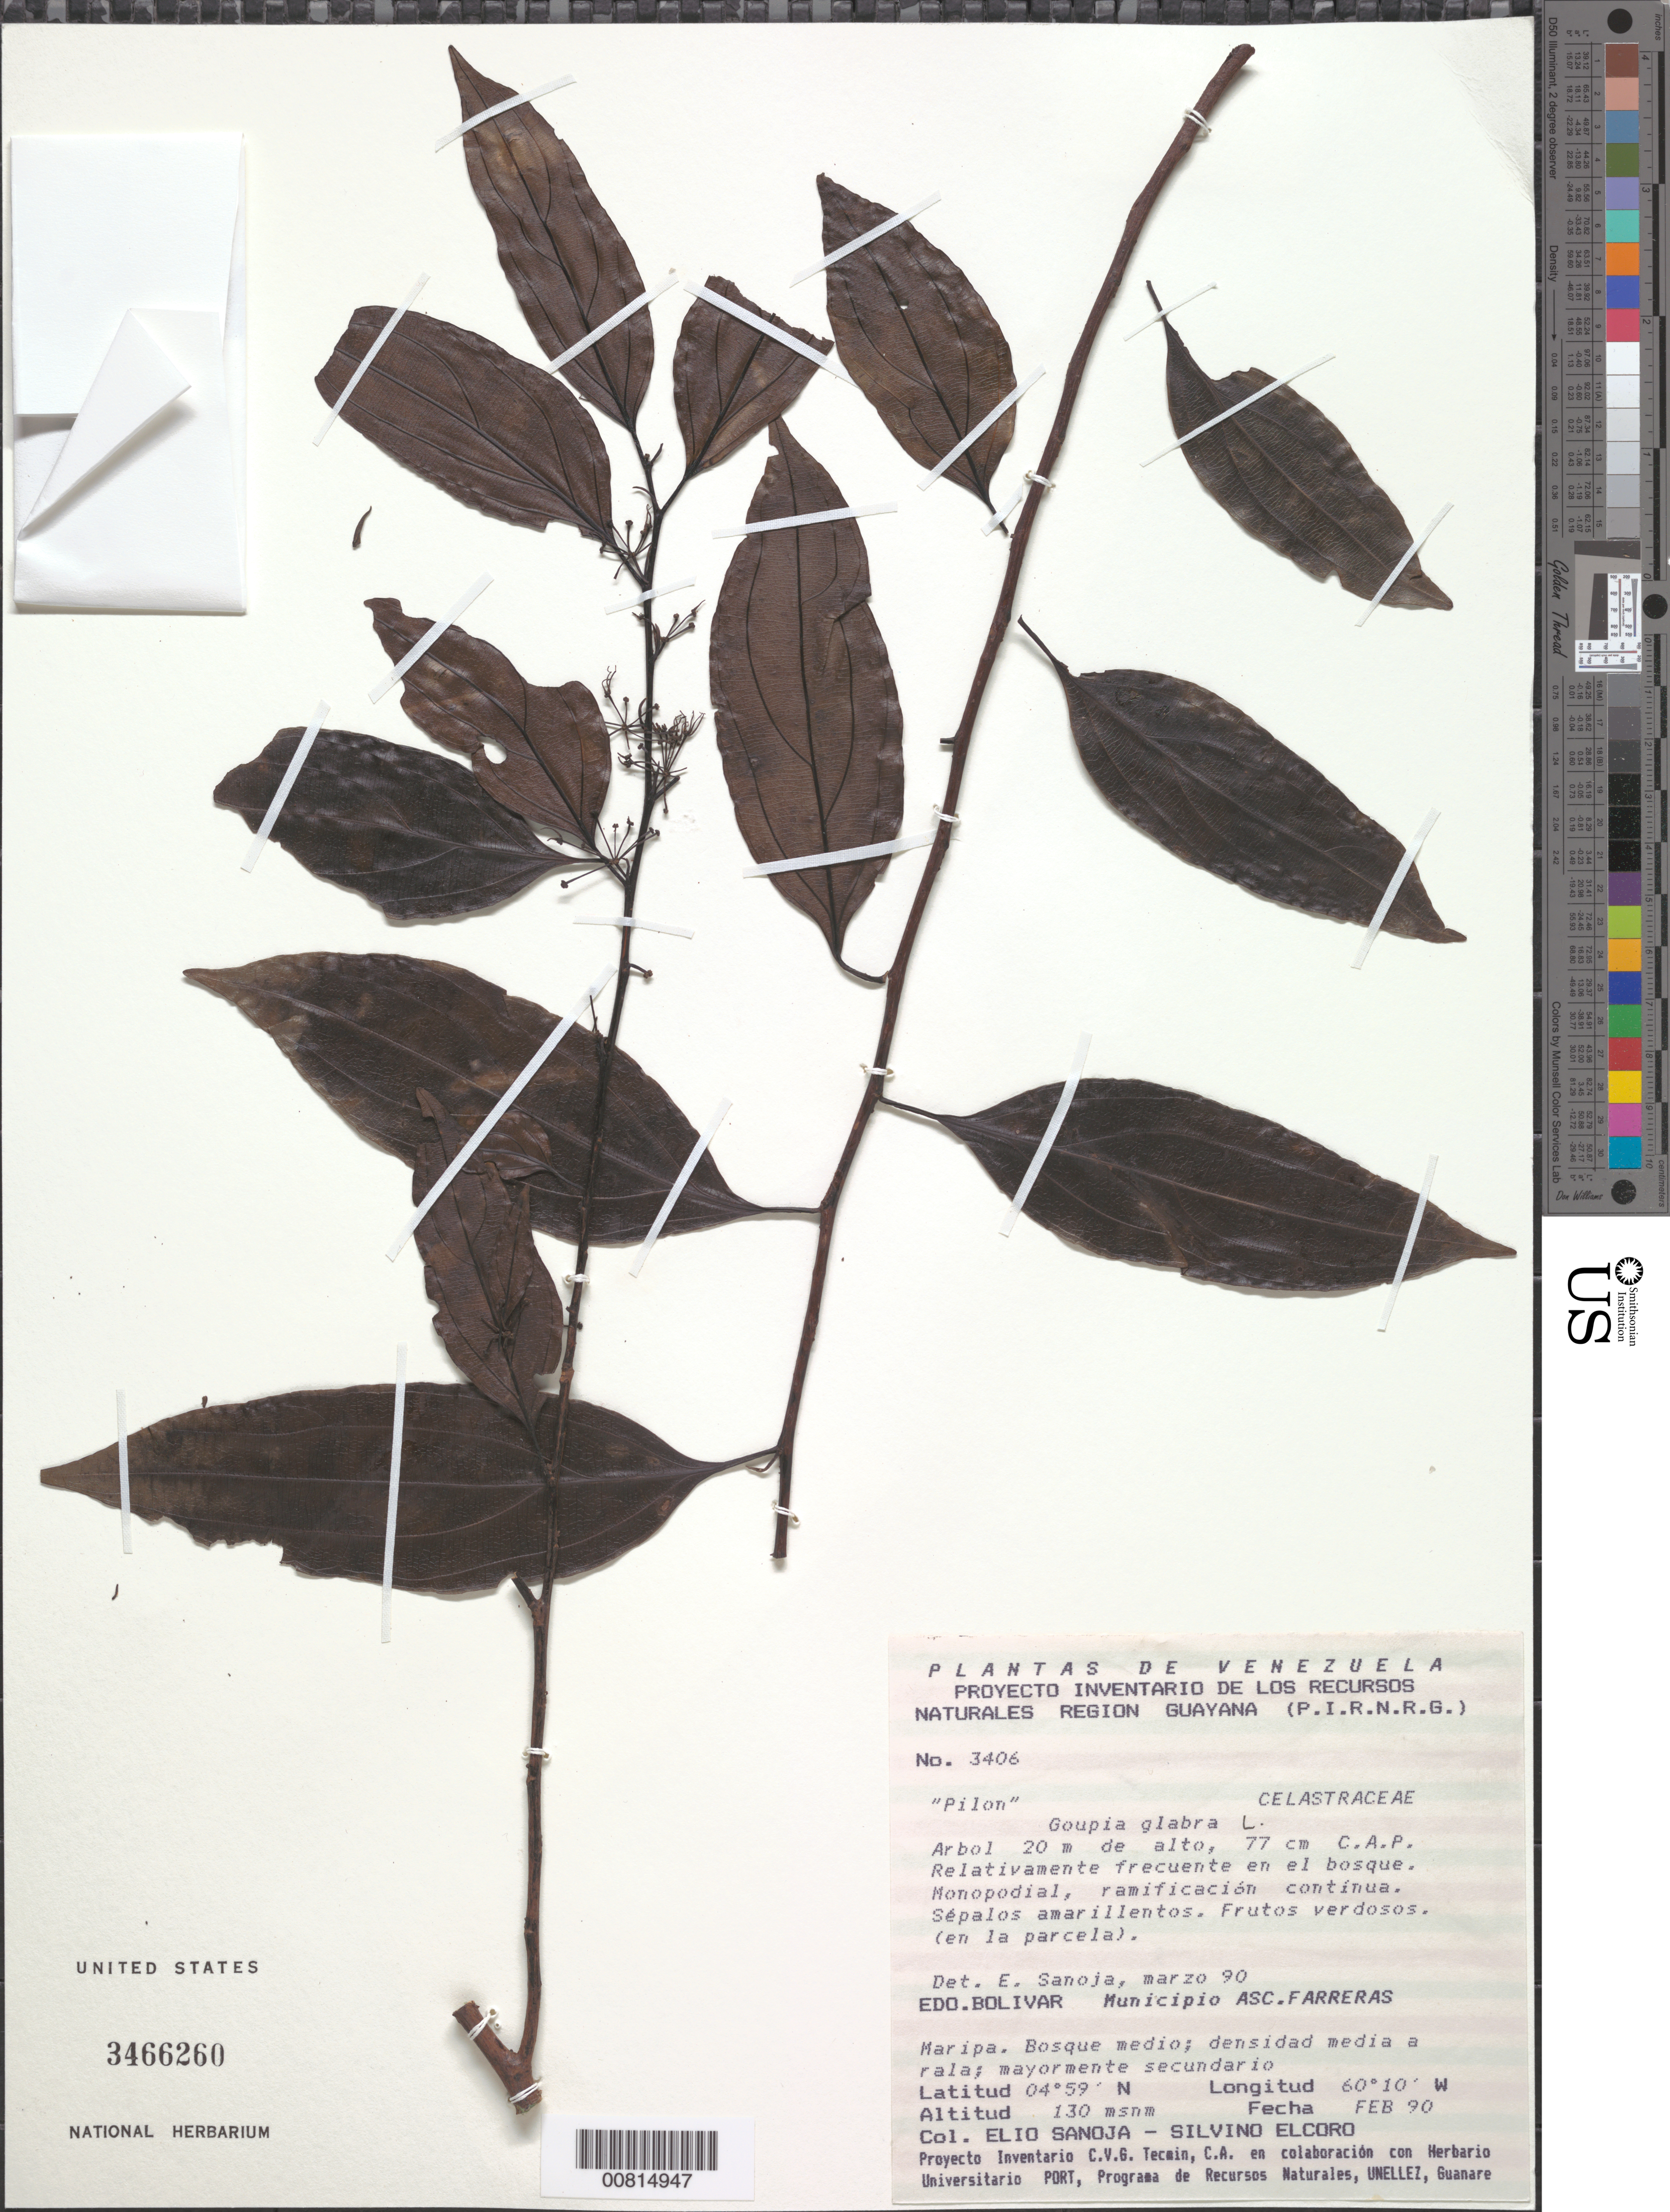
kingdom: Plantae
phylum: Tracheophyta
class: Magnoliopsida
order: Malpighiales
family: Goupiaceae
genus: Goupia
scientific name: Goupia glabra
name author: Aubl.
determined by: Sanoja, Elio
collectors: E. Sanoja & S. Elcoro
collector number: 3406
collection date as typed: Feb-90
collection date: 1990-02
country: Venezuela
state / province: Bolívar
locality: Mun. Asc. Farreras; Maripa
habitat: Bosque medio; densidad media a rala; mayormente secundario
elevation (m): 130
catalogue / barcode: US 3466260